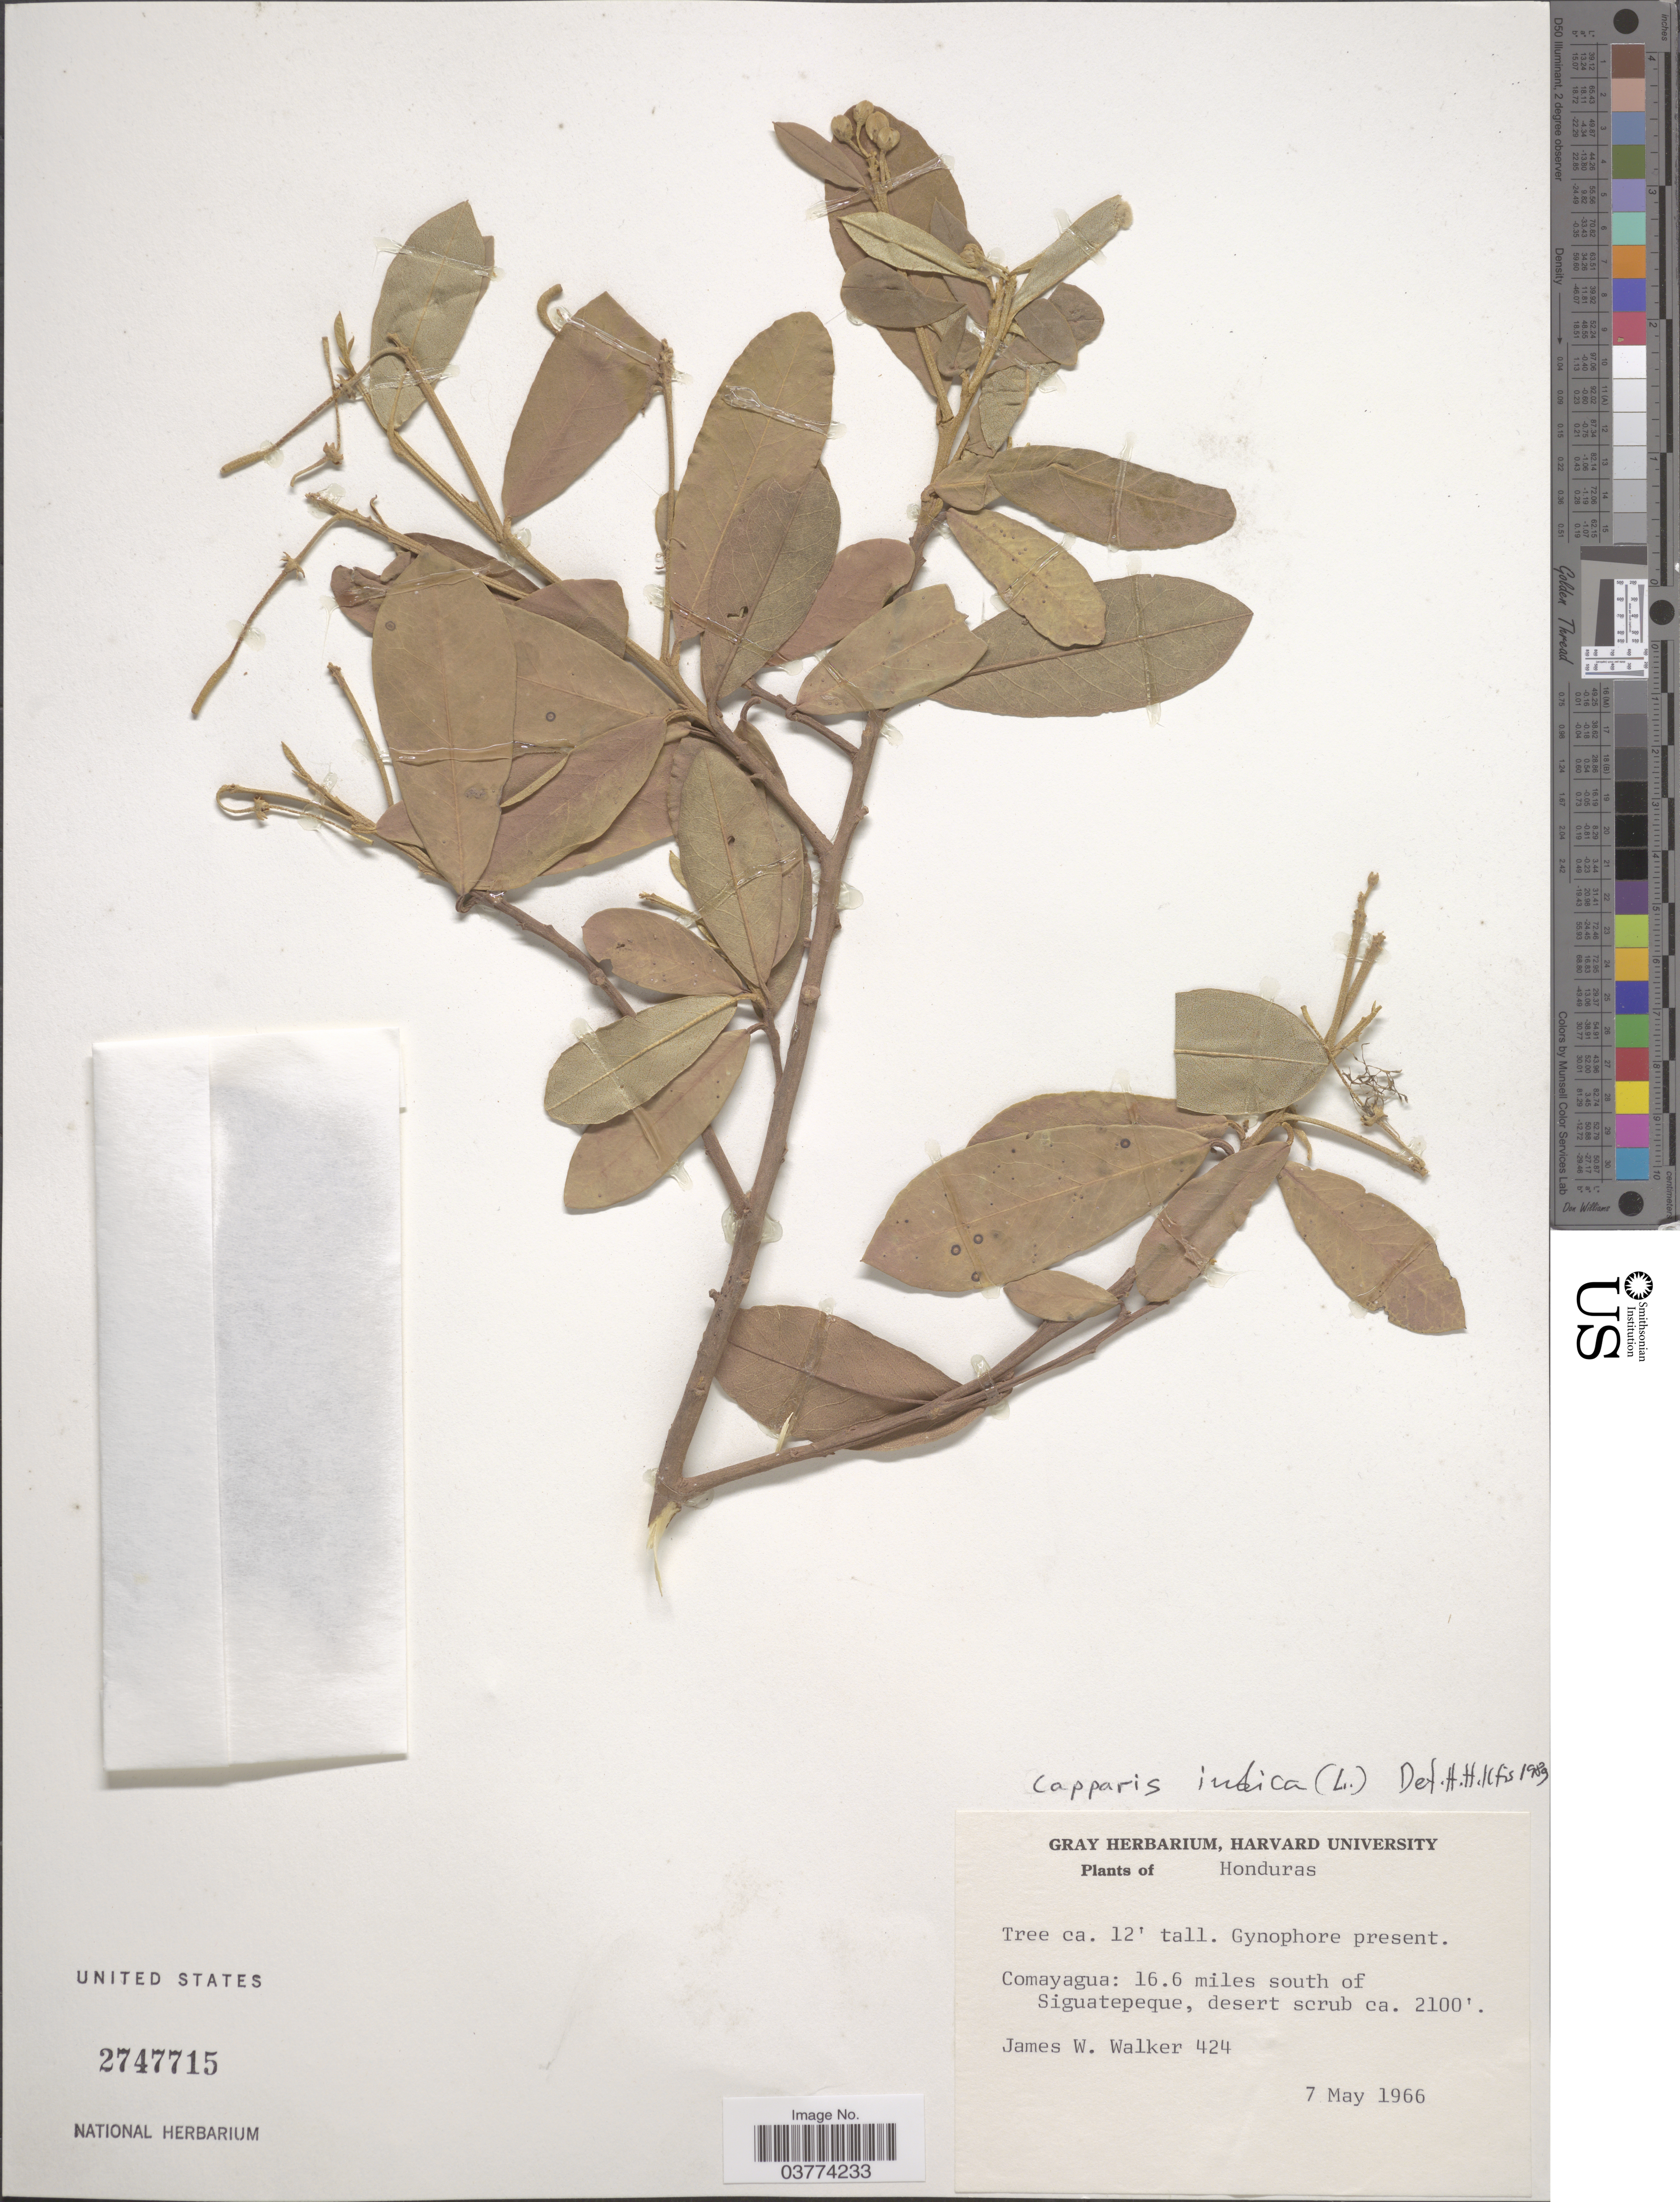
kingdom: Plantae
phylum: Tracheophyta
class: Magnoliopsida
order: Brassicales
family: Capparaceae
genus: Quadrella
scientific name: Quadrella indica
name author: (L.) Iltis & Cornejo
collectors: J. W. Walker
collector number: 424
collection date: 1966-05-07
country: Honduras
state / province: Comayagua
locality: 16.6 miles south of Siguatepeque.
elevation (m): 640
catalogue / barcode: US 2747715